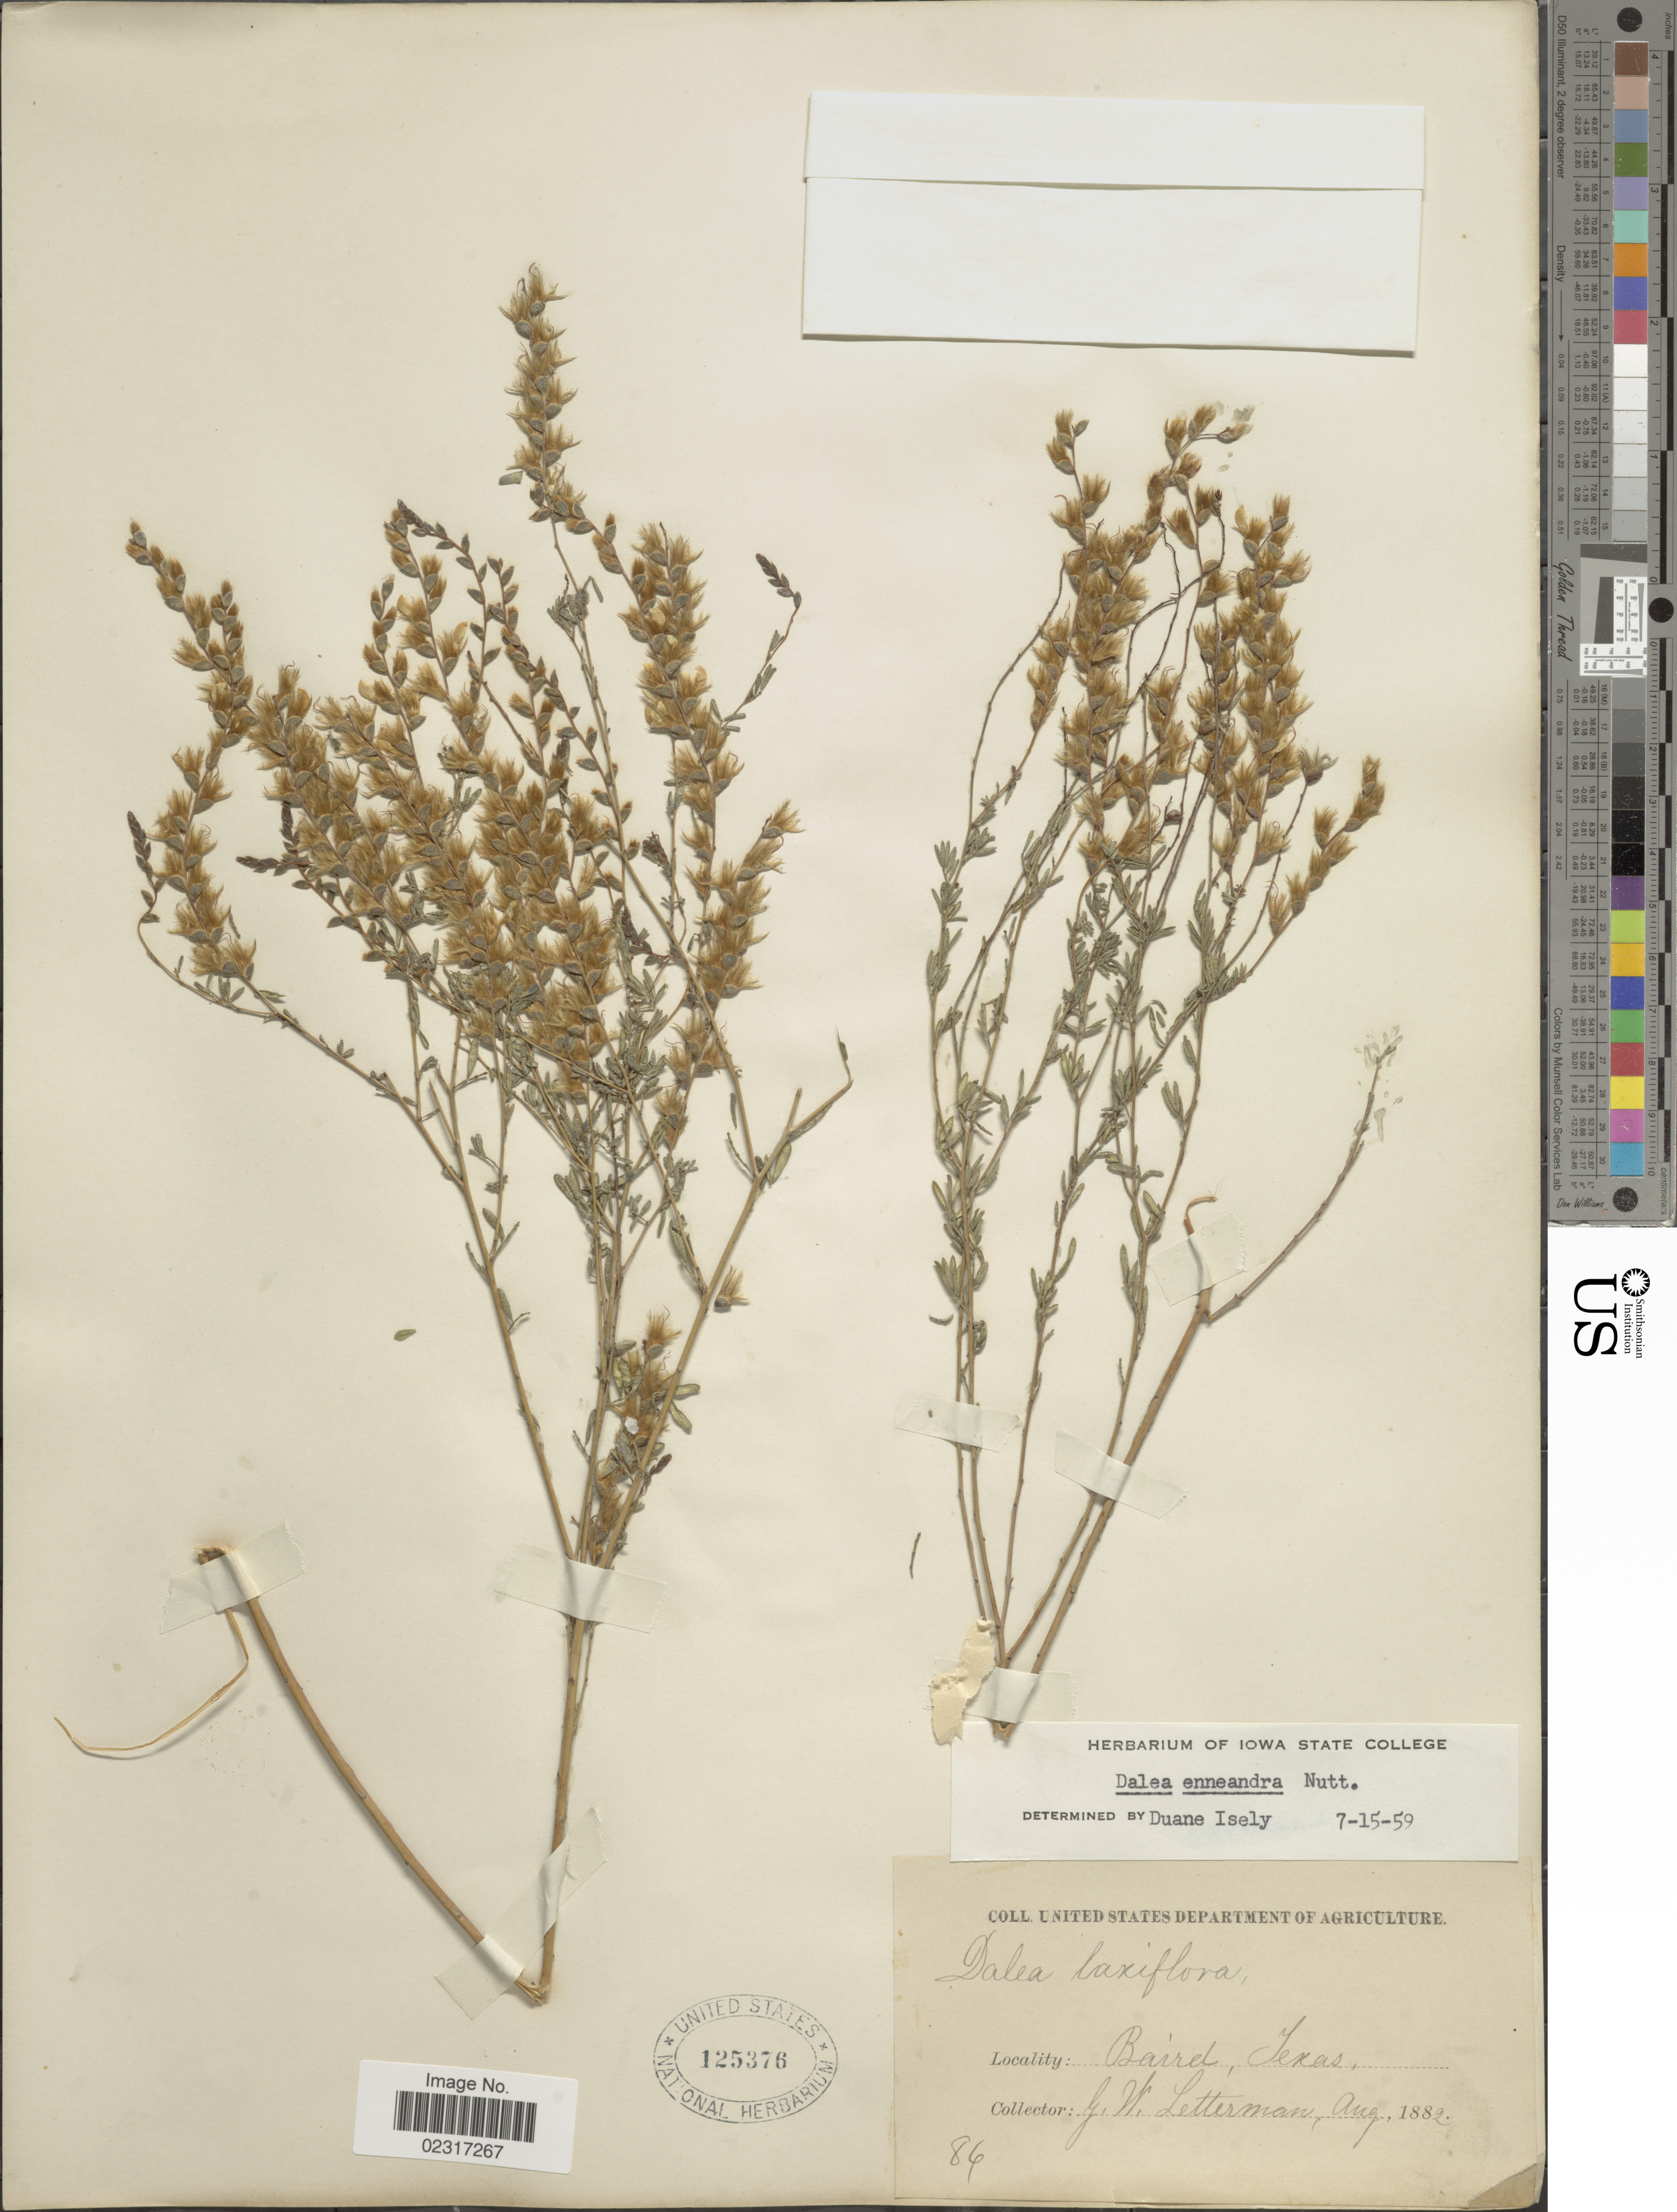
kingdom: Plantae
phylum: Tracheophyta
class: Magnoliopsida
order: Fabales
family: Fabaceae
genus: Dalea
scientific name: Dalea enneandra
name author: Nutt.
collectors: G. W. Letterman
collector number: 84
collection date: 1882-08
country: United States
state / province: Texas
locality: Baird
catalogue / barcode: US 125376